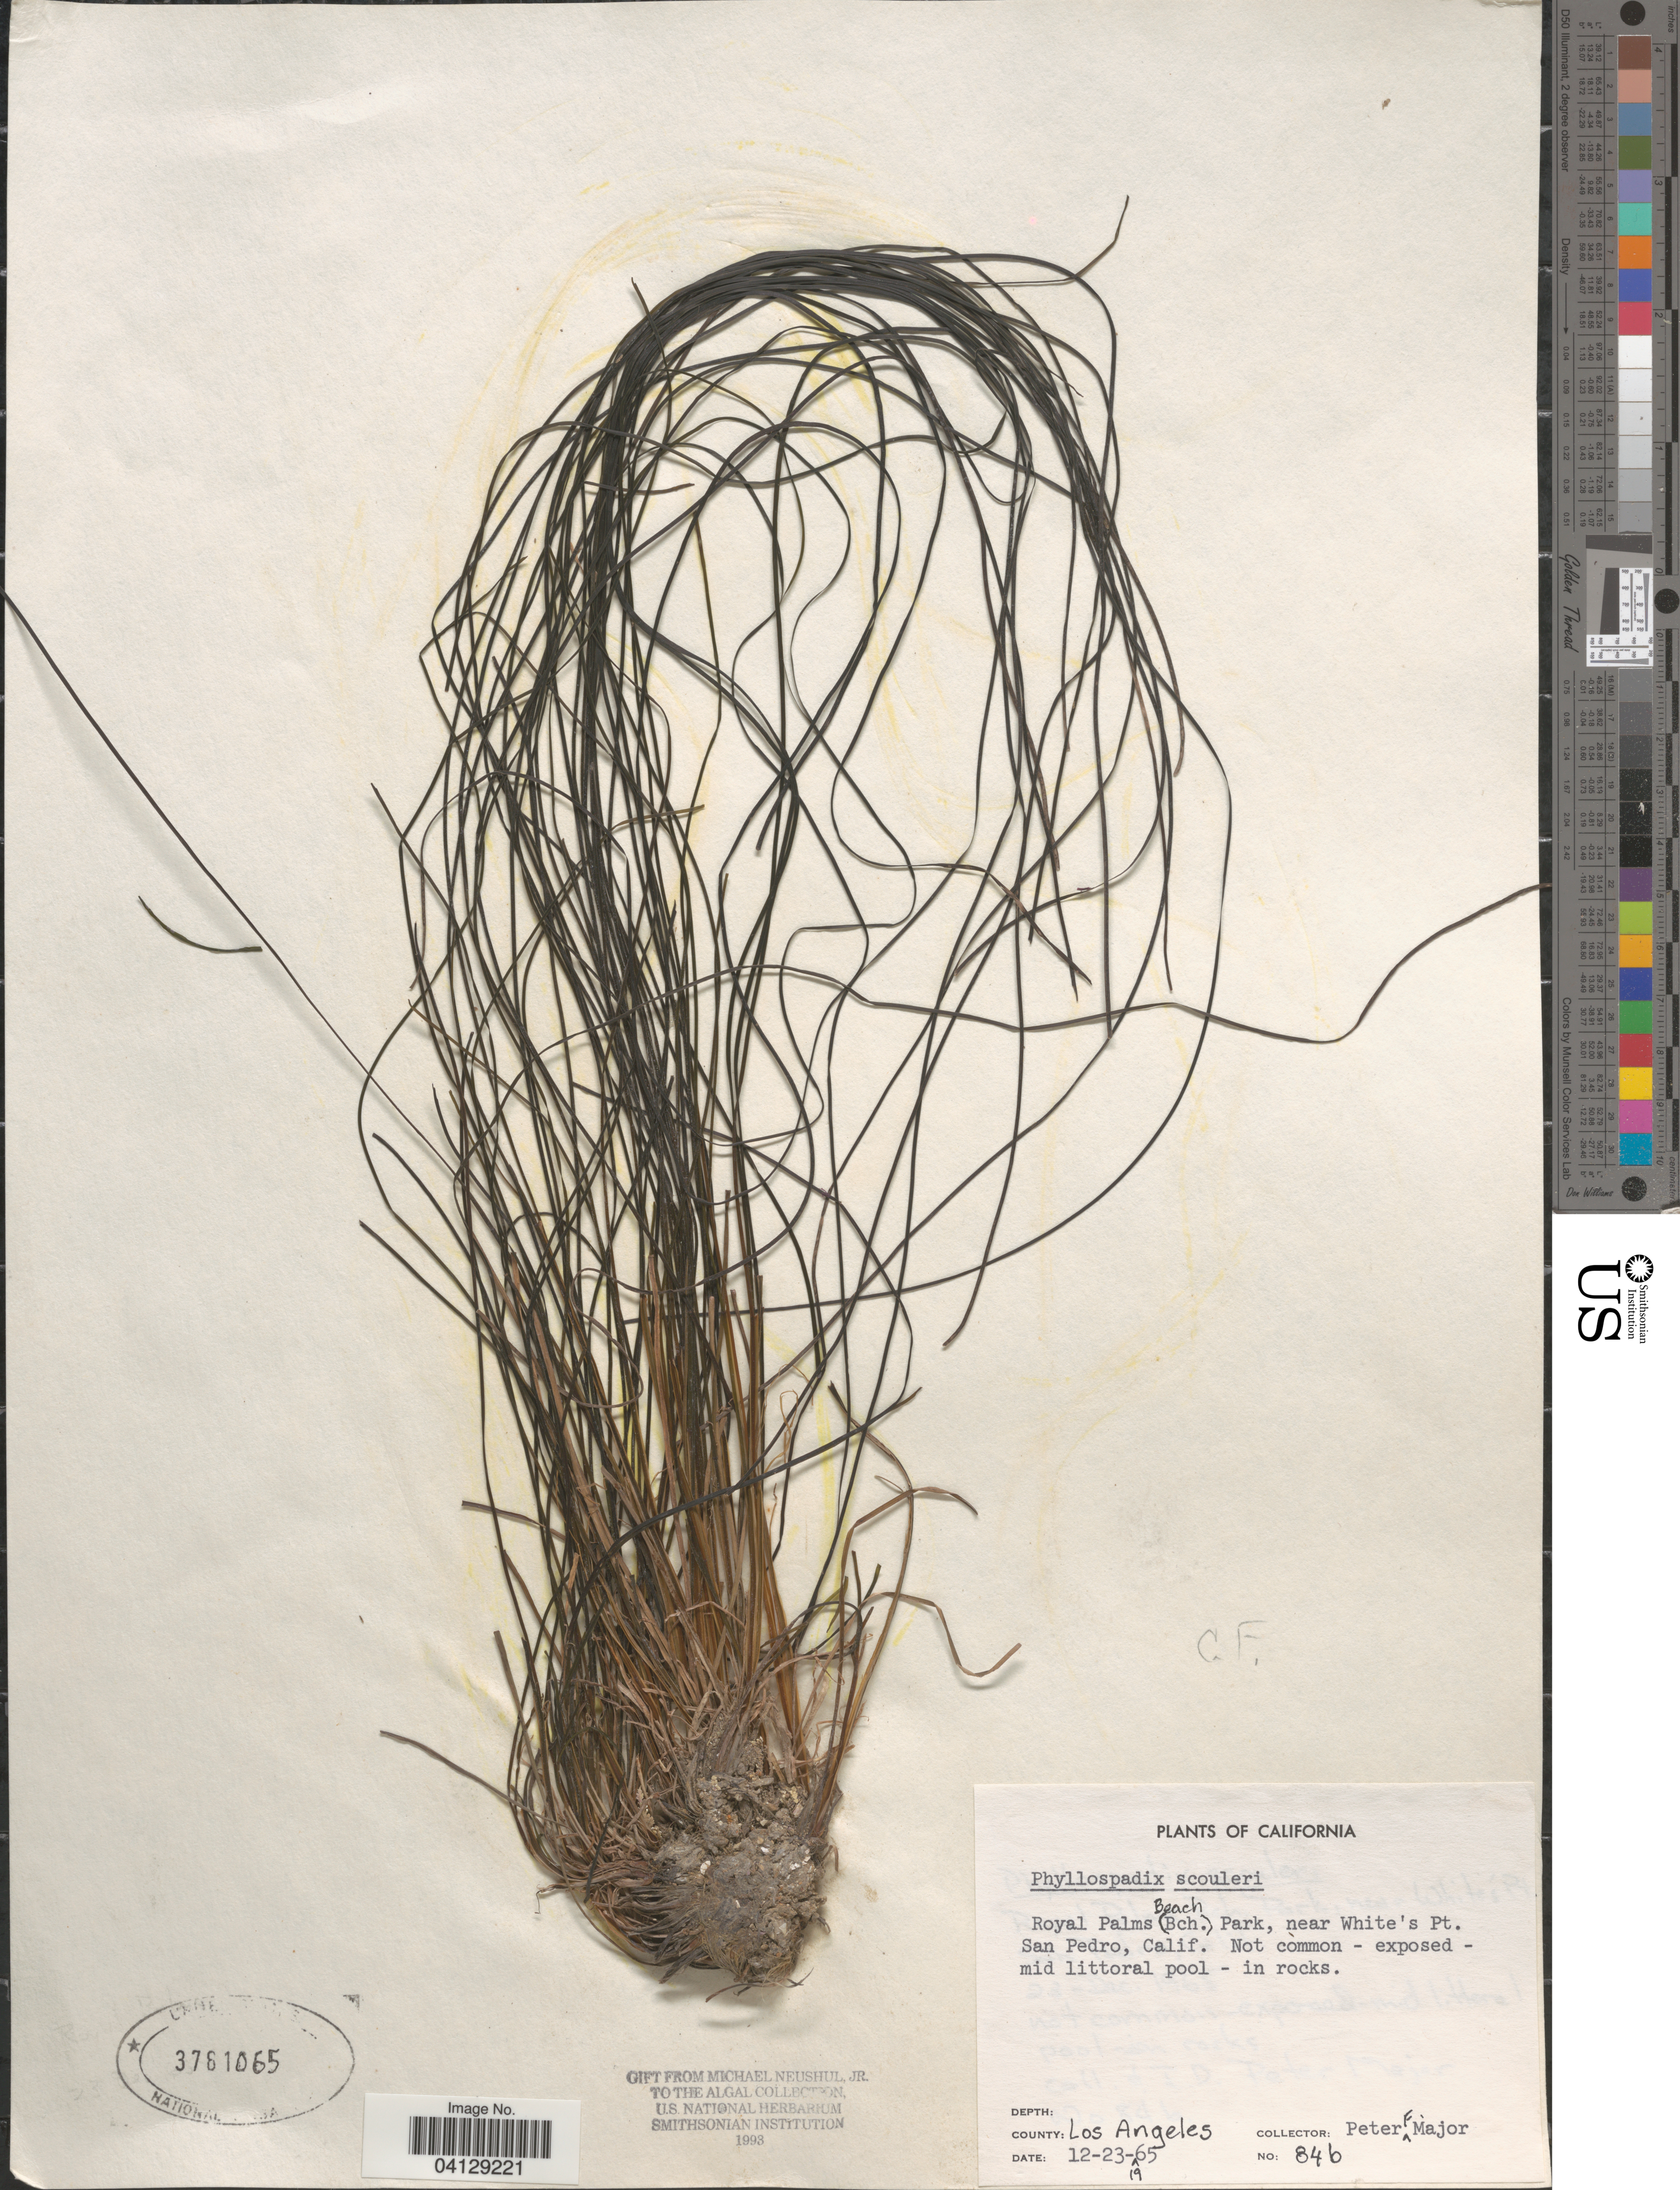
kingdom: Plantae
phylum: Tracheophyta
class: Liliopsida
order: Alismatales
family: Zosteraceae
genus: Phyllospadix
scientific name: Phyllospadix scouleri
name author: Hook.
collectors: P. Major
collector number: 846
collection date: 1965-12-23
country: United States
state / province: California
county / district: Los Angeles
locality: Royal Palms Beach Park, near White's Pt. San Pedro. County: Los Angeles.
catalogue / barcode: US 3781065